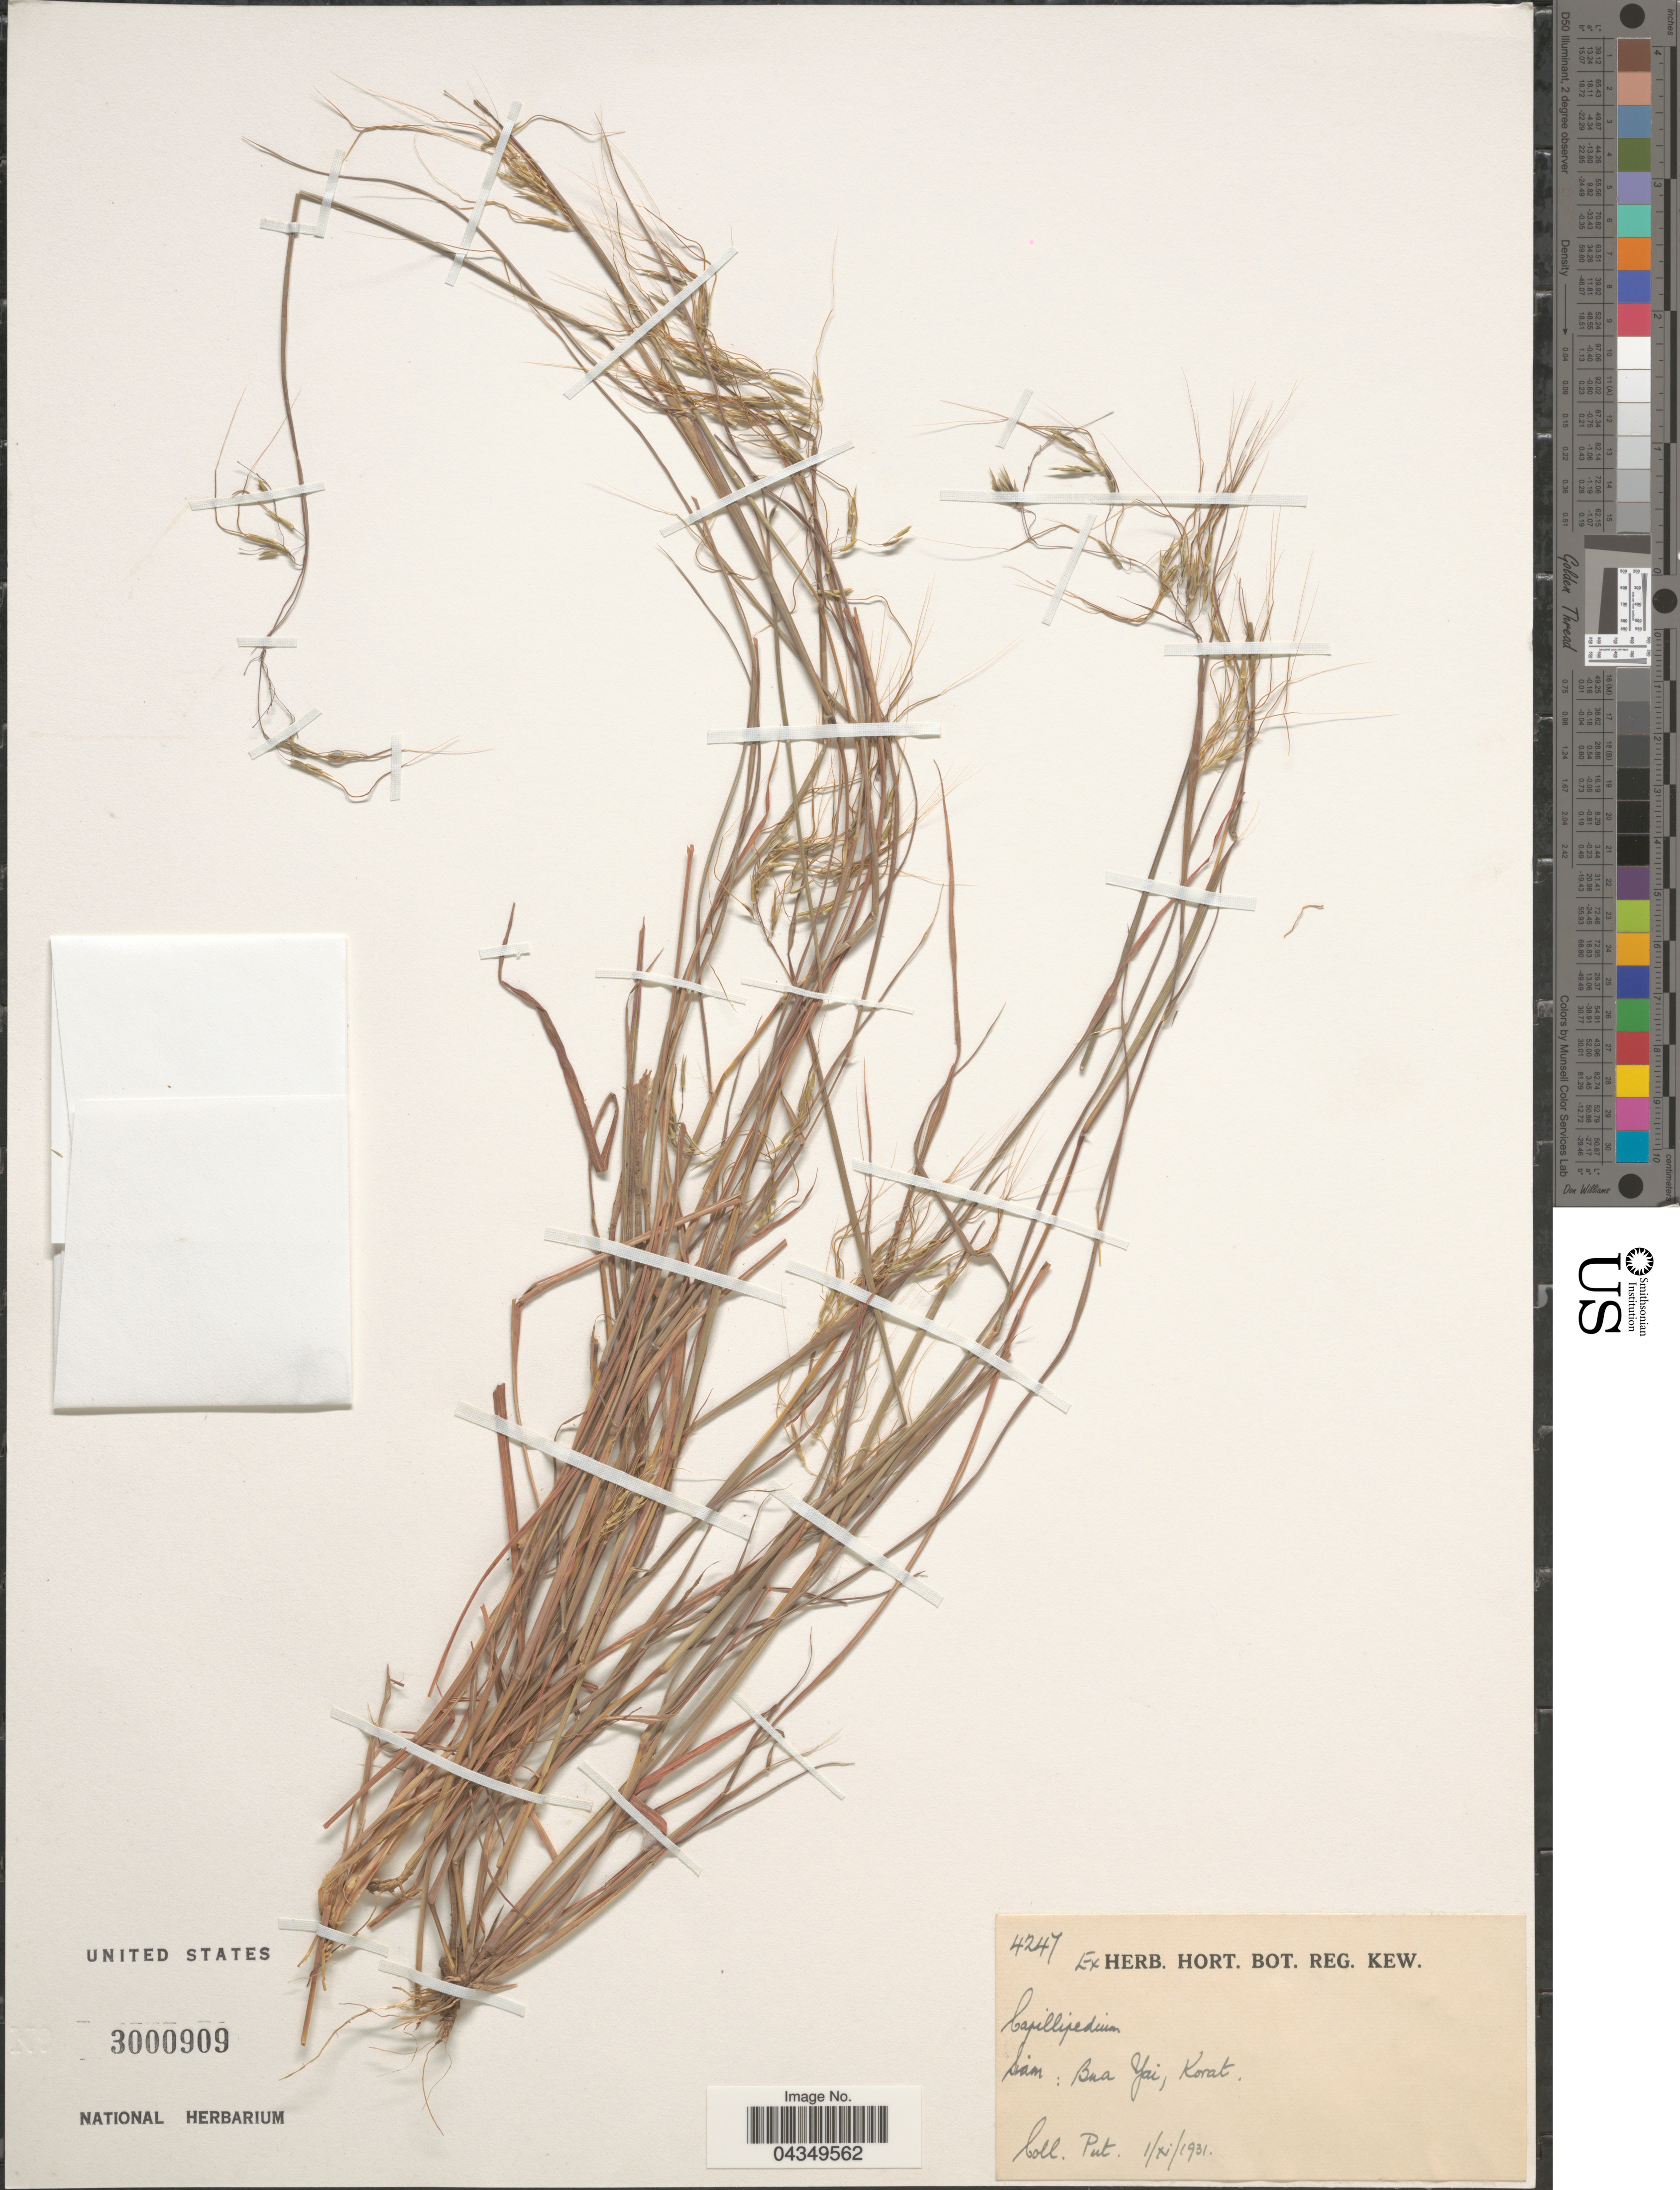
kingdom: Plantae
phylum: Tracheophyta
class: Liliopsida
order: Poales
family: Poaceae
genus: Capillipedium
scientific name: Capillipedium sp.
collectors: -. Put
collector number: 4247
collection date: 1931-11-01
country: Thailand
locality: Siam: Bua Yai, Korat.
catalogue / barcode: US 3000909